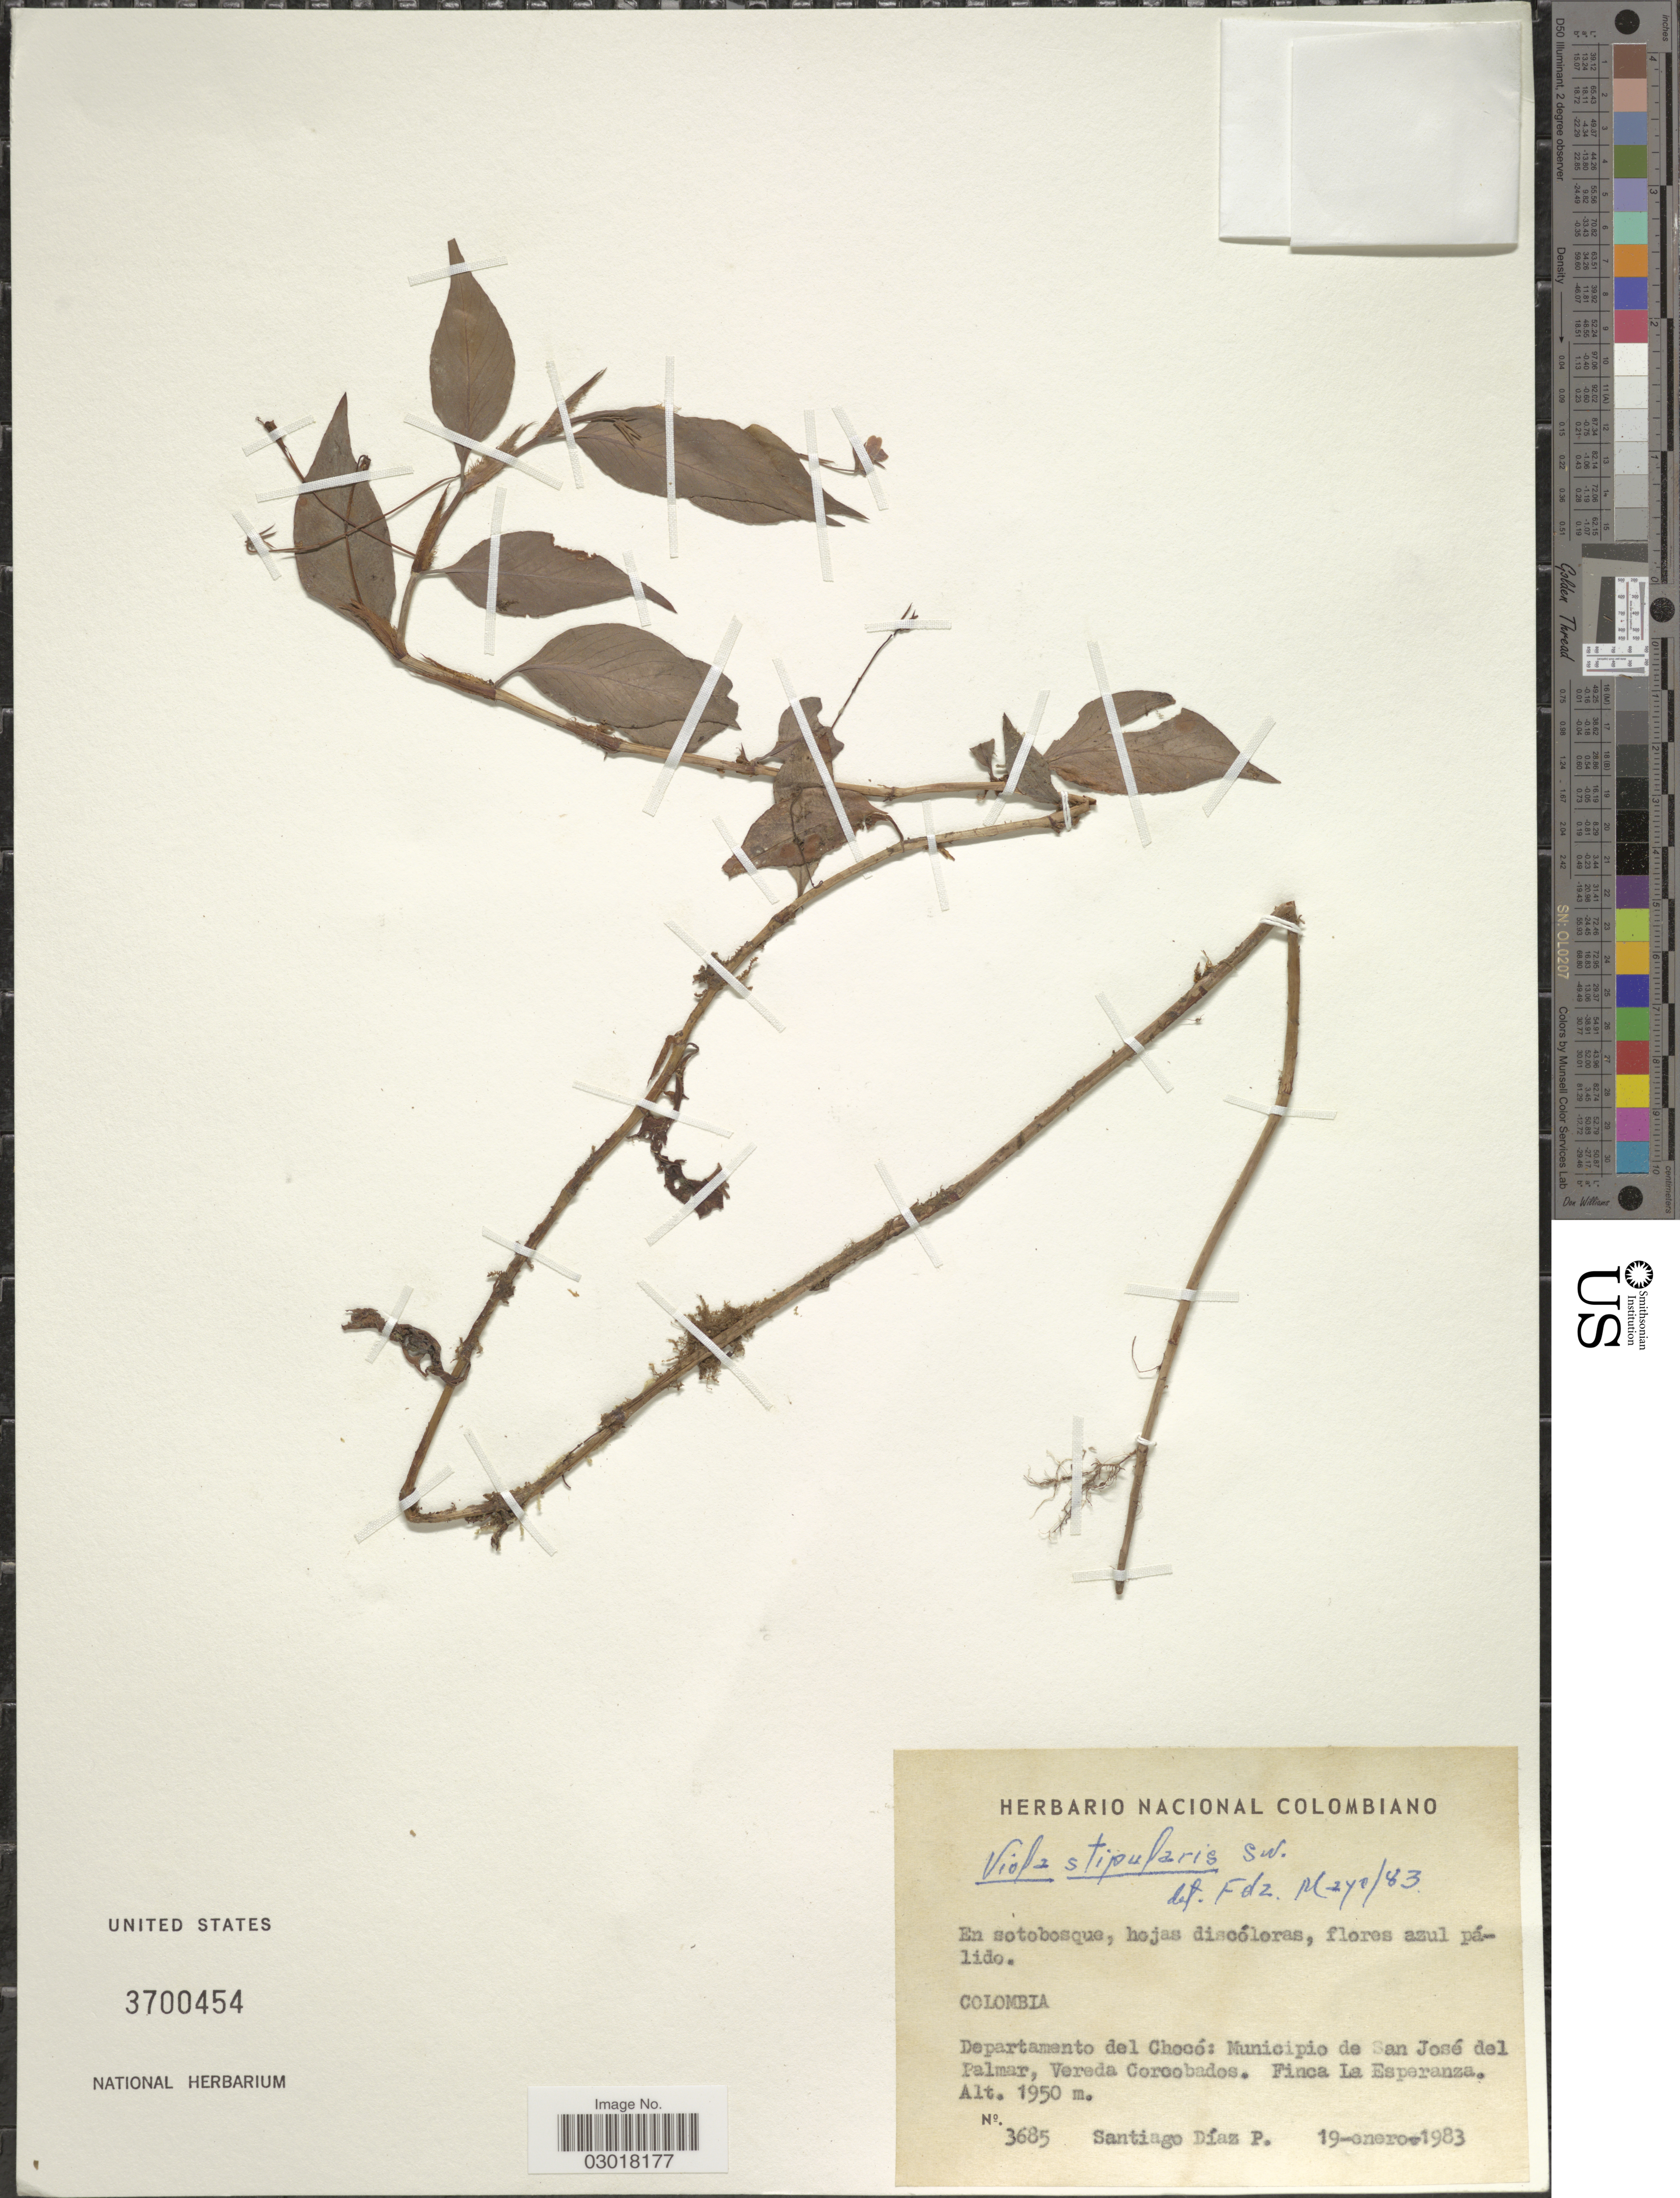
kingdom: Plantae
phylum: Tracheophyta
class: Magnoliopsida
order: Malpighiales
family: Violaceae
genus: Viola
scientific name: Viola stipularis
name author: Sw.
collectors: S. Diaz P.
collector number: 3685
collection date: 1983-01-19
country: Colombia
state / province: Chocó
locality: Departamento del Chocó: Municipio de San José del Palmar, Vereda Corcobados. Finca La Esperanza.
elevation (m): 1950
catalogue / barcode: US 3700454